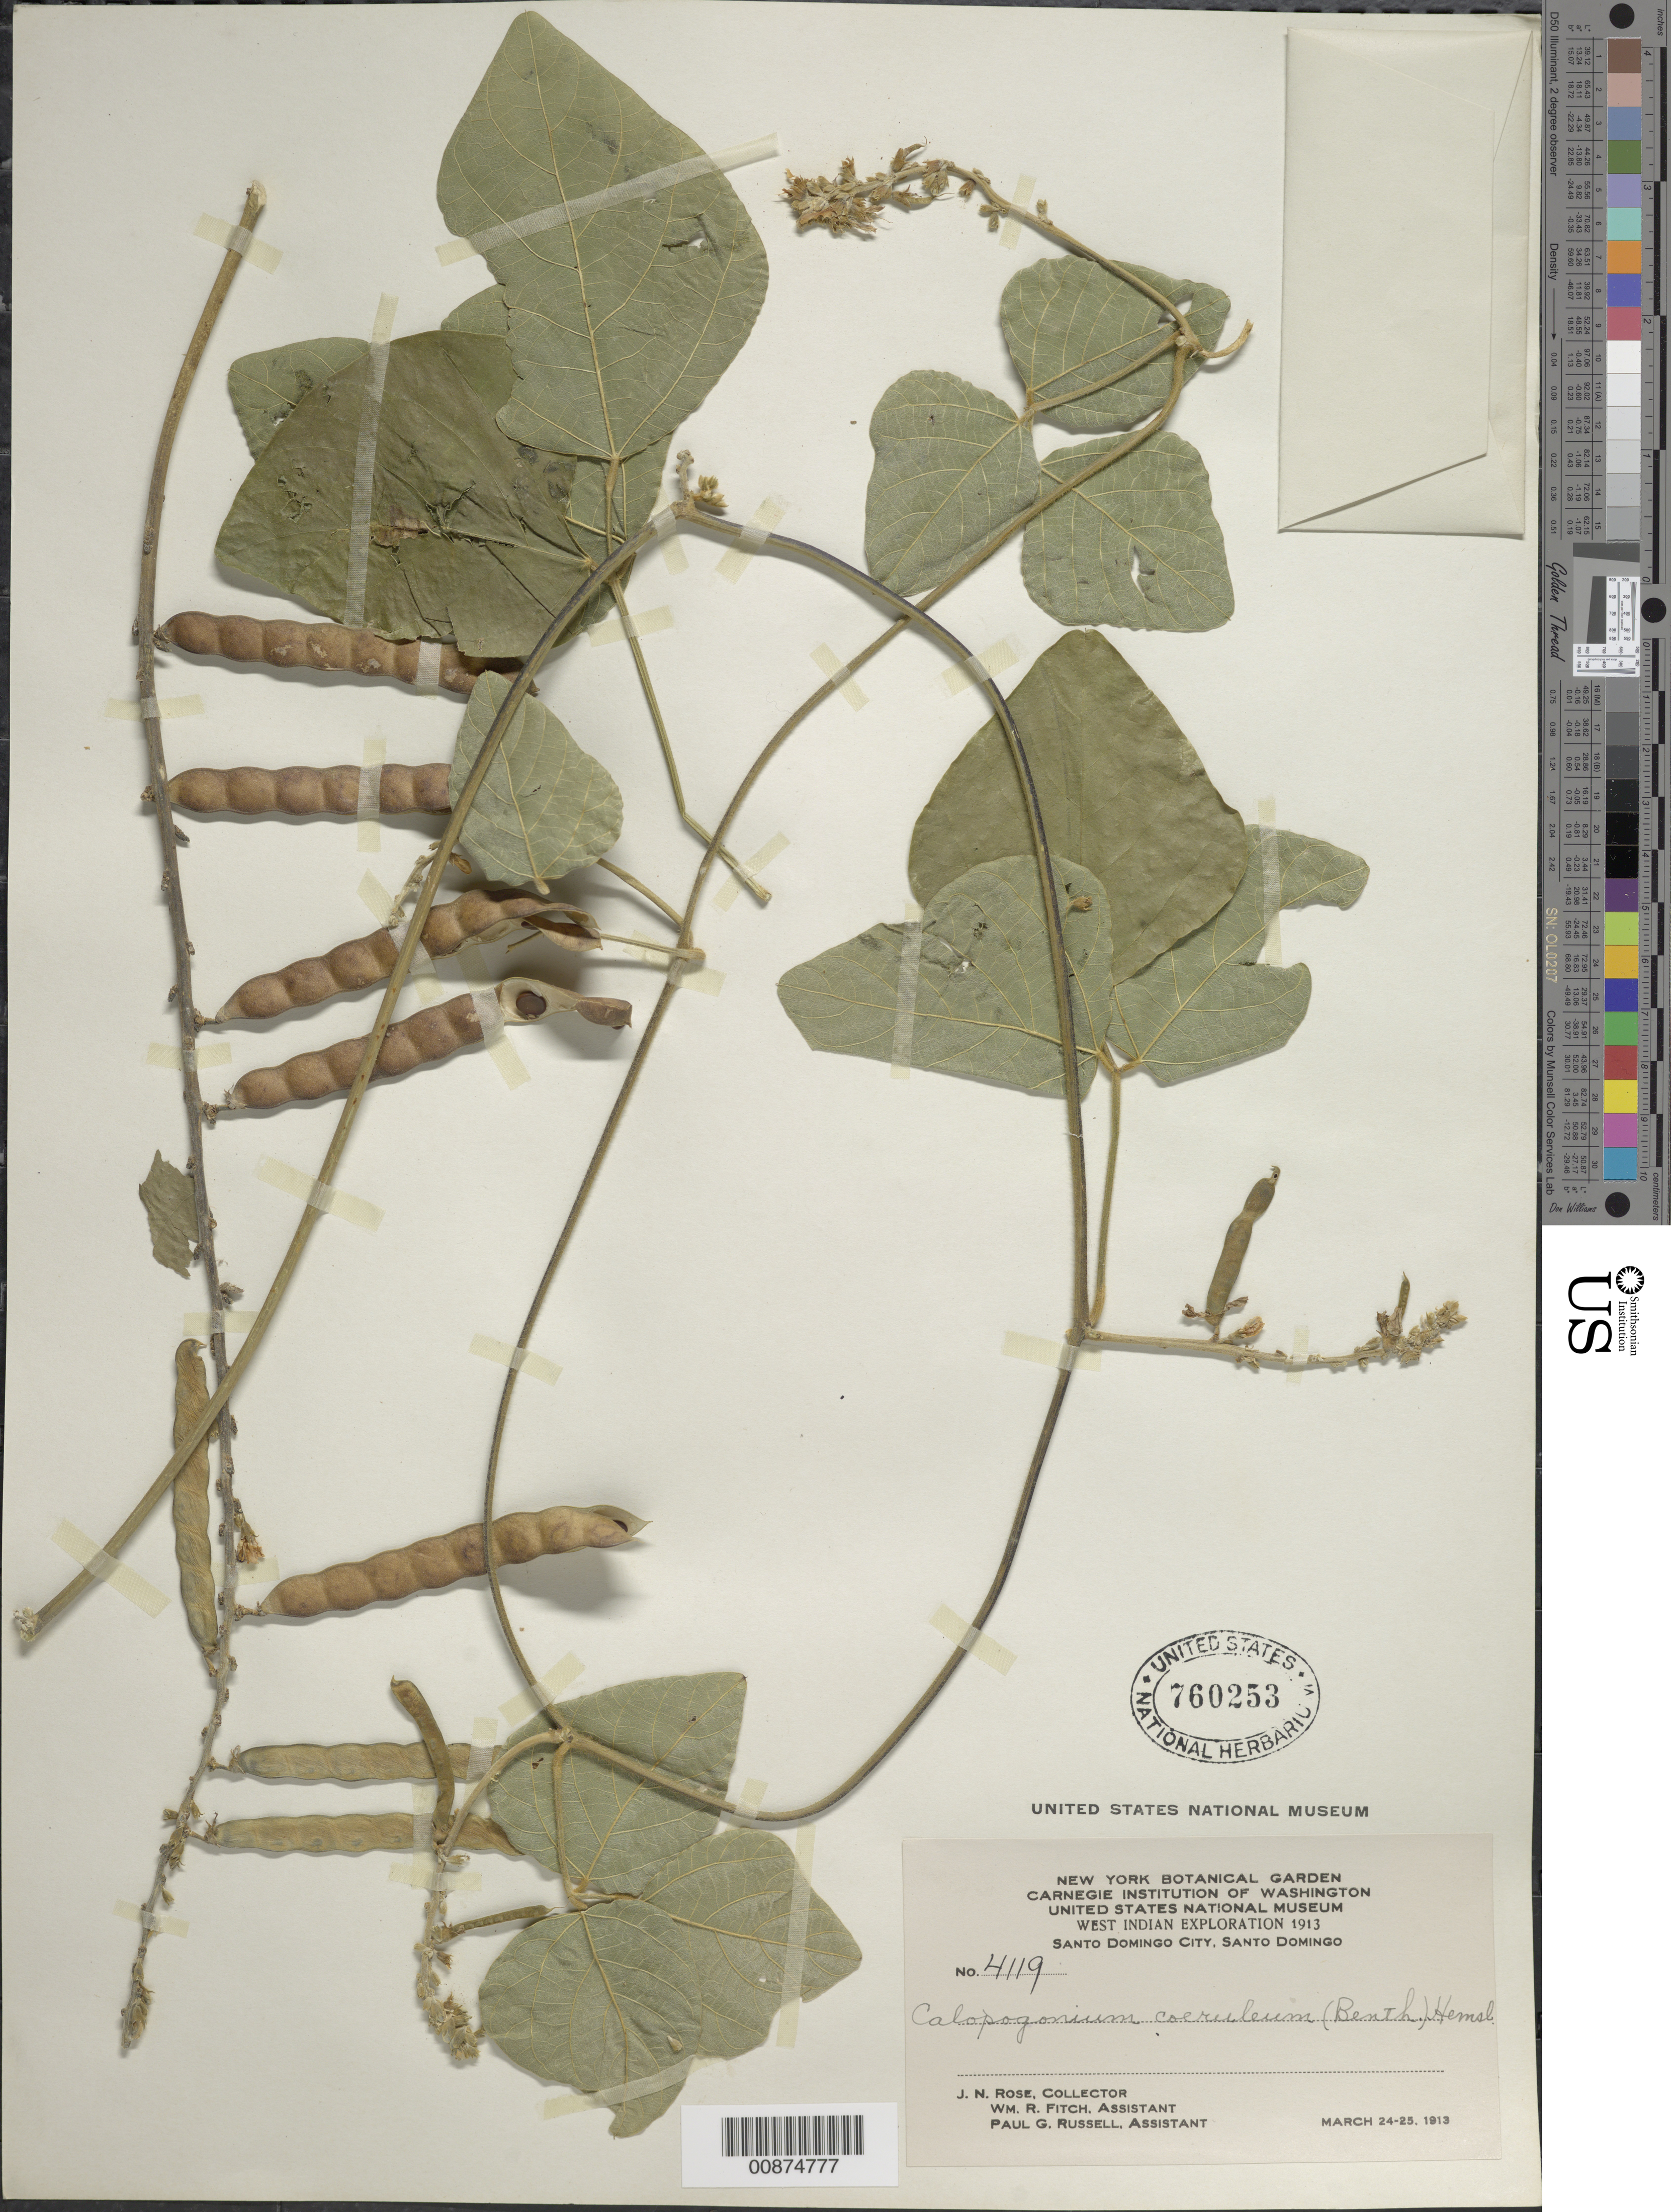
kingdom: Plantae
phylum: Tracheophyta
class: Magnoliopsida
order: Fabales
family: Fabaceae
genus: Calopogonium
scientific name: Calopogonium caeruleum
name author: (Benth.) C. Wright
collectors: J. N. Rose, W. R. Fitch & P. G. Russell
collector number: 4119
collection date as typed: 24 Mar 1913 to 25 Mar 1913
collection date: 1913-03-24/1913-03-25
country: Dominican Republic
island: Hispaniola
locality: Santo Domingo City, Santo Domingo.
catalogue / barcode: US 760253